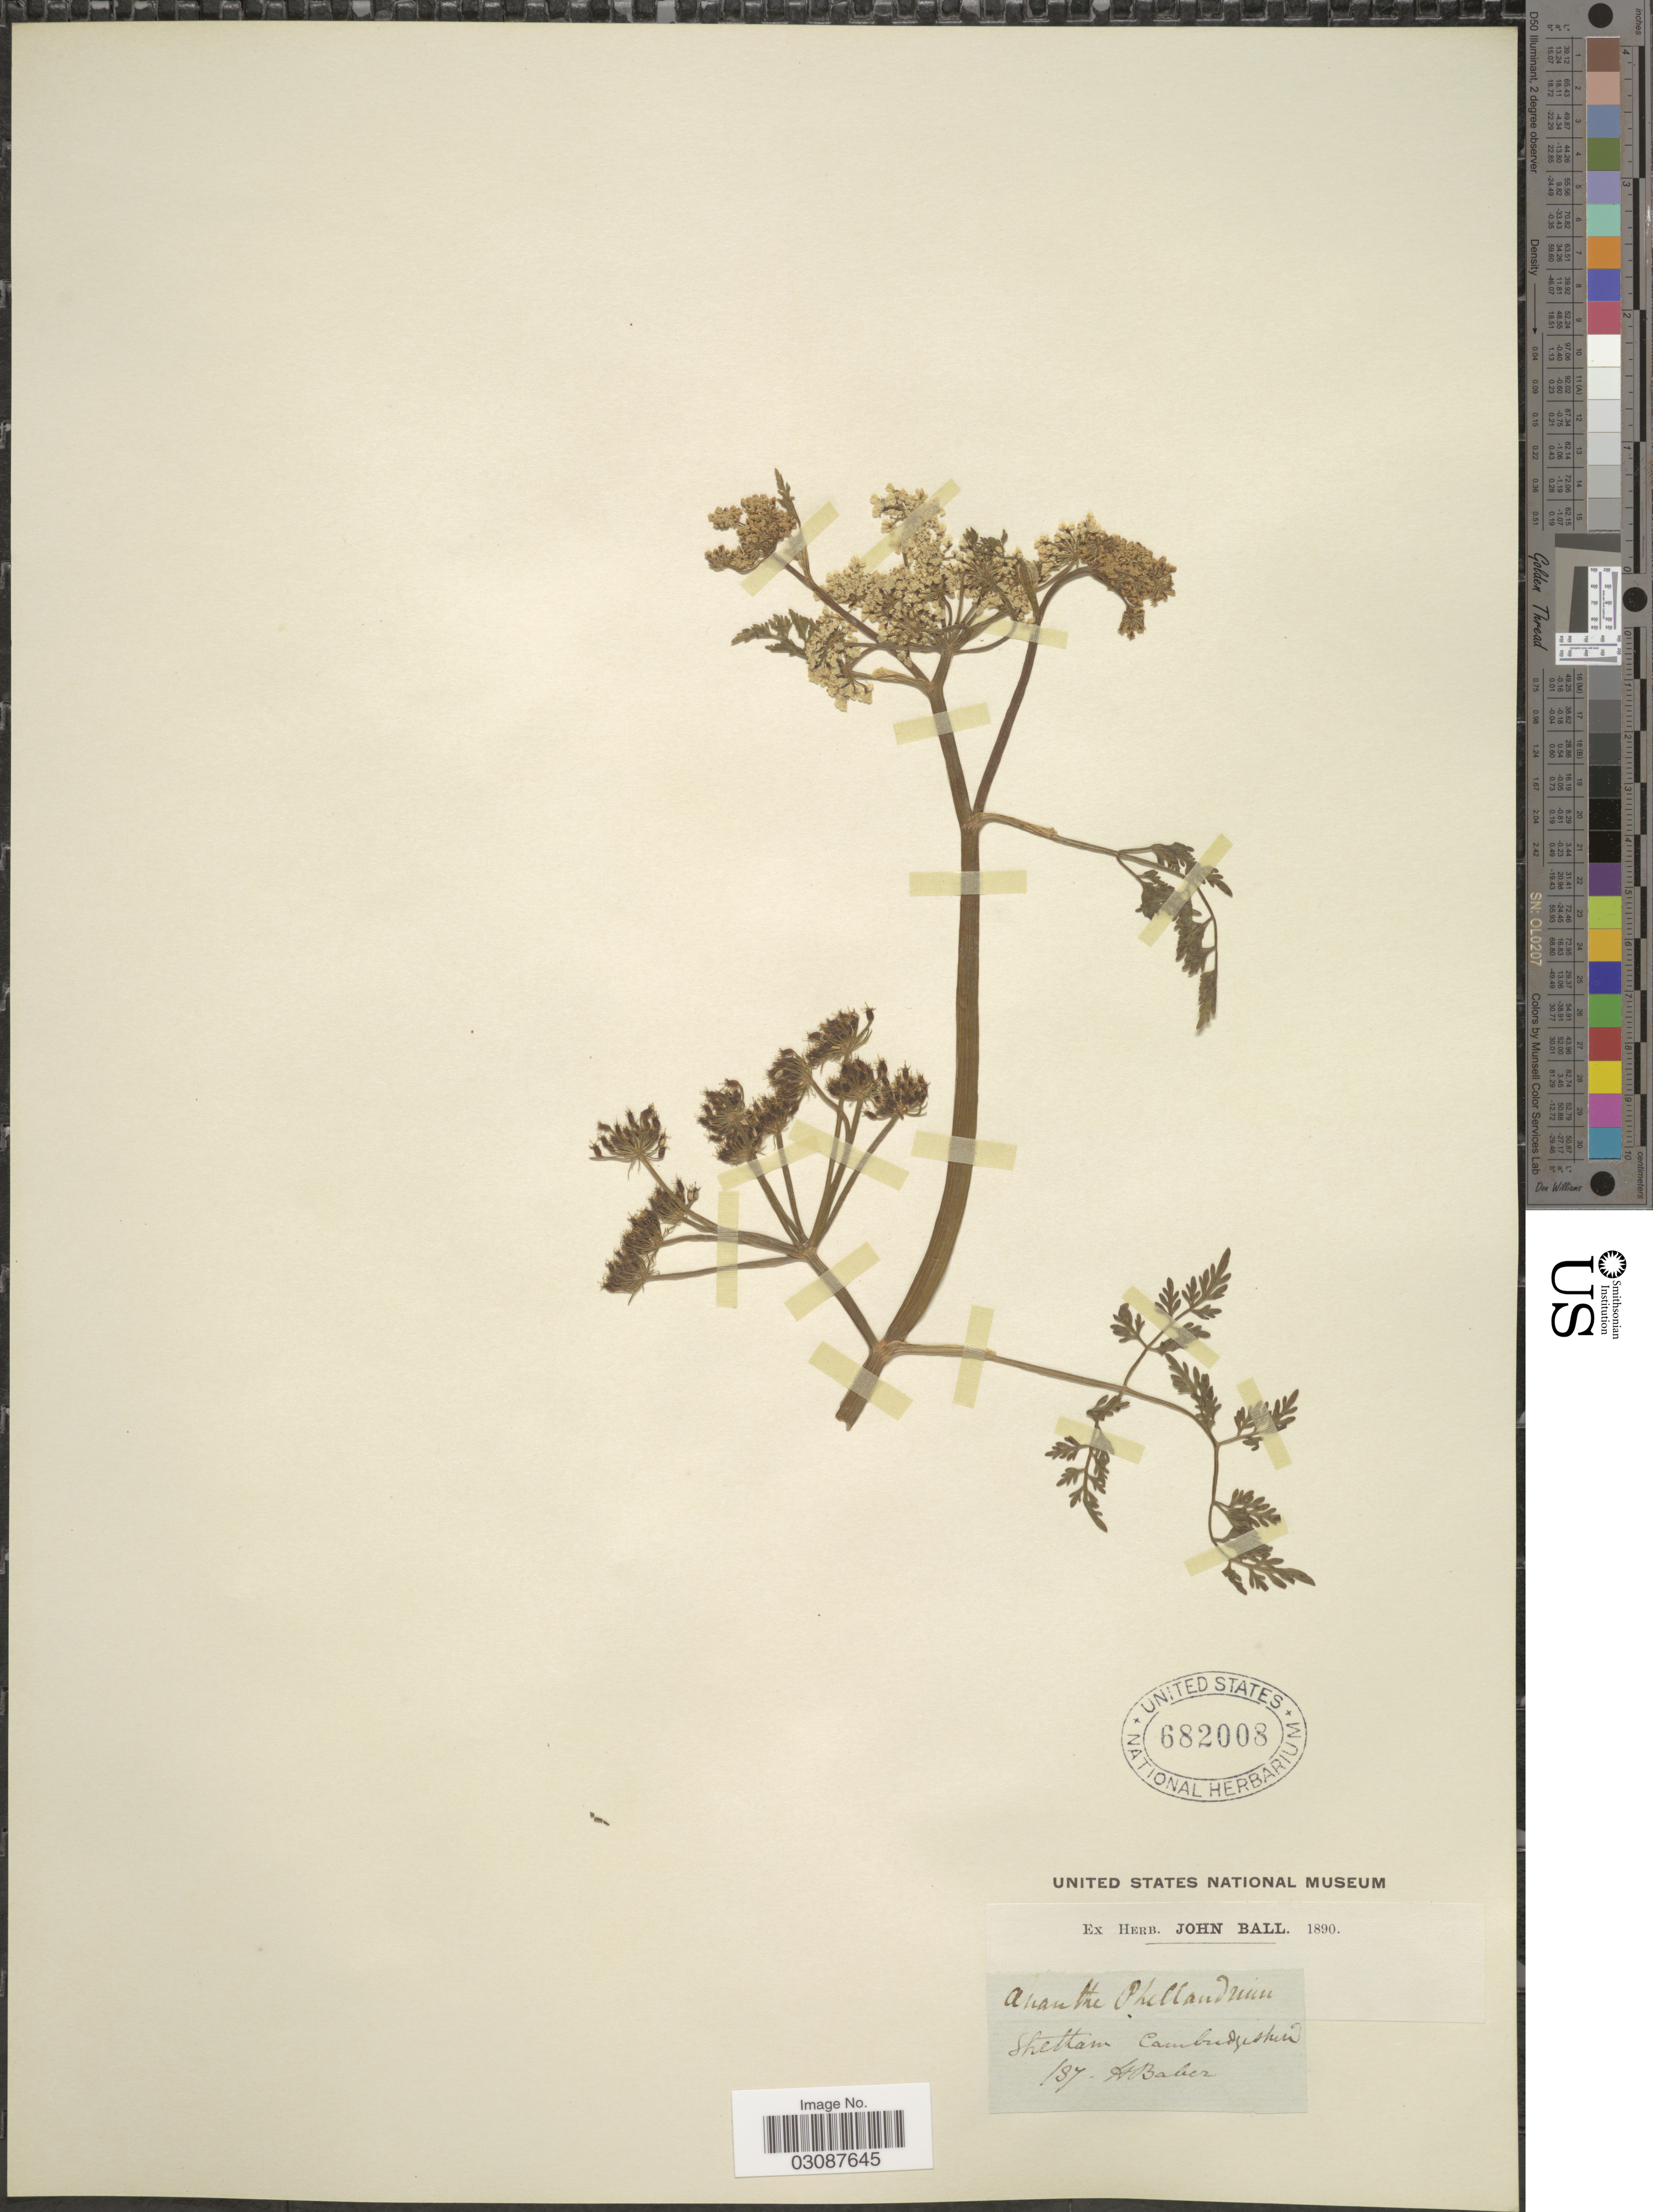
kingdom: Plantae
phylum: Tracheophyta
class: Magnoliopsida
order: Apiales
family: Apiaceae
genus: Oenanthe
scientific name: Oenanthe phellandrim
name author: Lam.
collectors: H. Baber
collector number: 187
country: United Kingdom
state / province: England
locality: Shettam. Cambridgeshire.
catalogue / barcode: US 682008